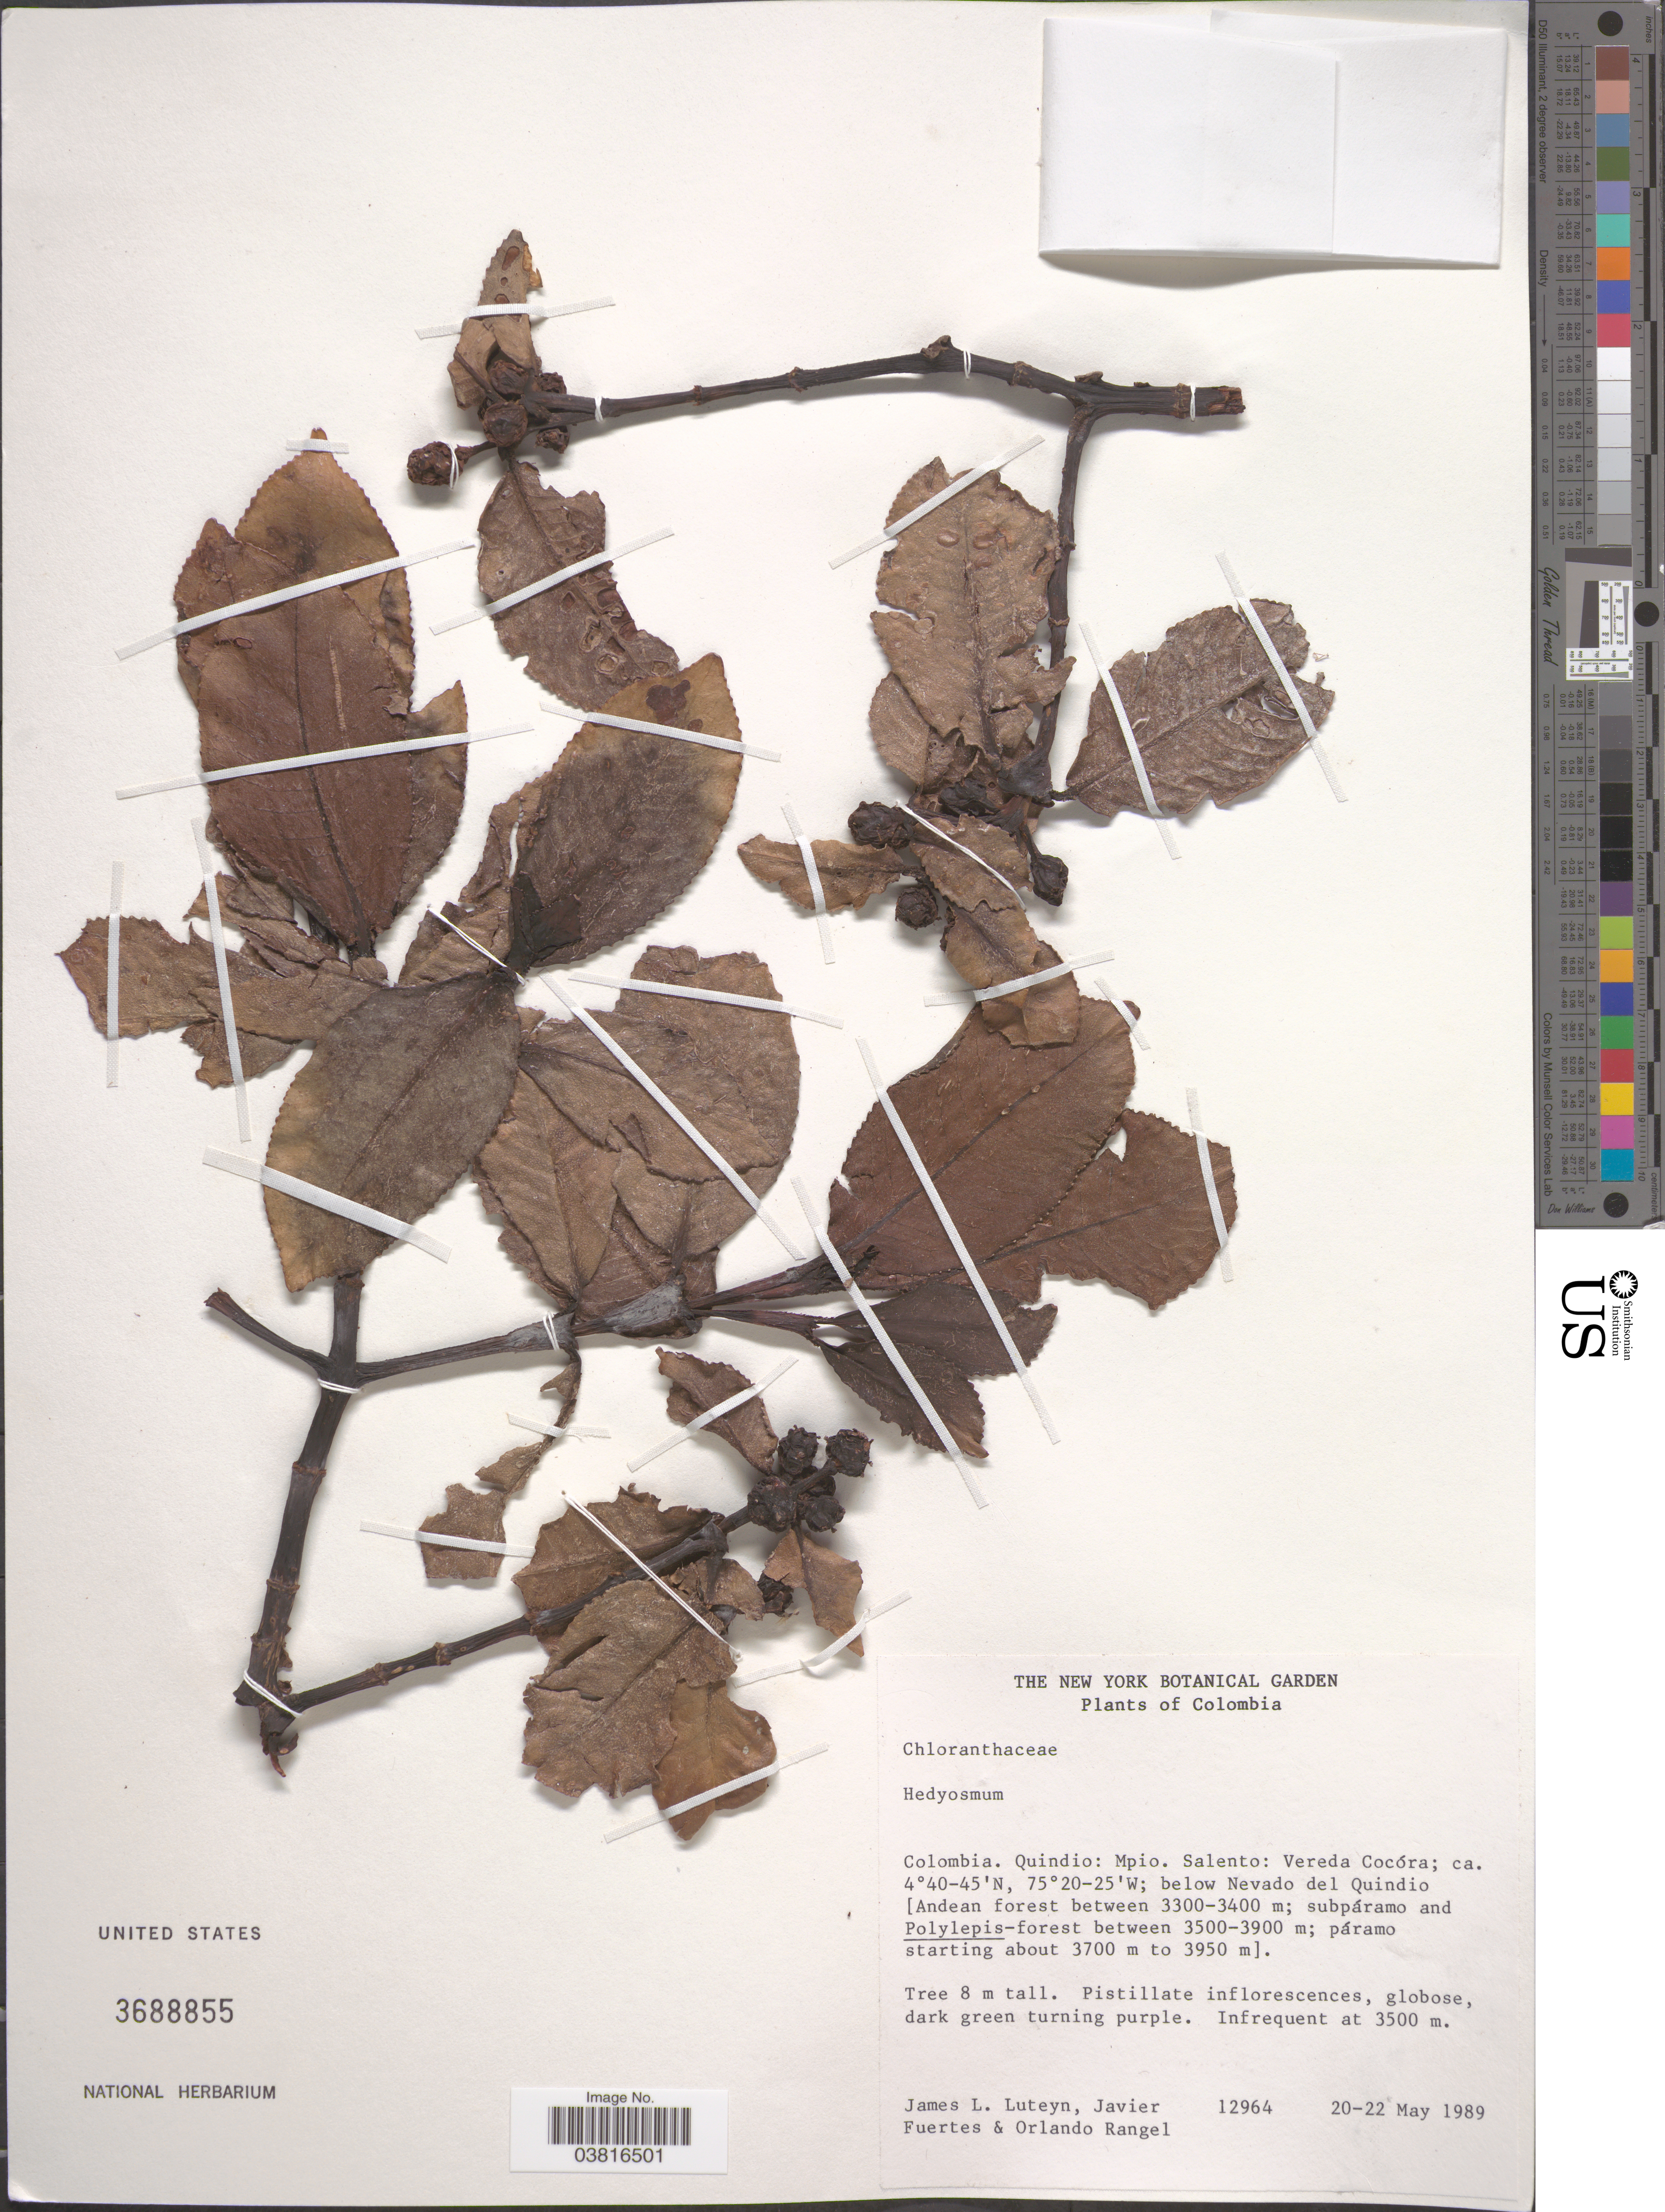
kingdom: Plantae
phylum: Tracheophyta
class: Magnoliopsida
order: Chloranthales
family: Chloranthaceae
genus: Hedyosmum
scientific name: Hedyosmum sp.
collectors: J. L. Luteyn, J. Fuertes & O. Rangel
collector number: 12964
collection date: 1989-05-20/1989-05-22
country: Colombia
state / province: Quindío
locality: Mpio. Salento: Vereda Cocóra; below Nevado del Quindio.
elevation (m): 3500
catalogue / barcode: US 3688855